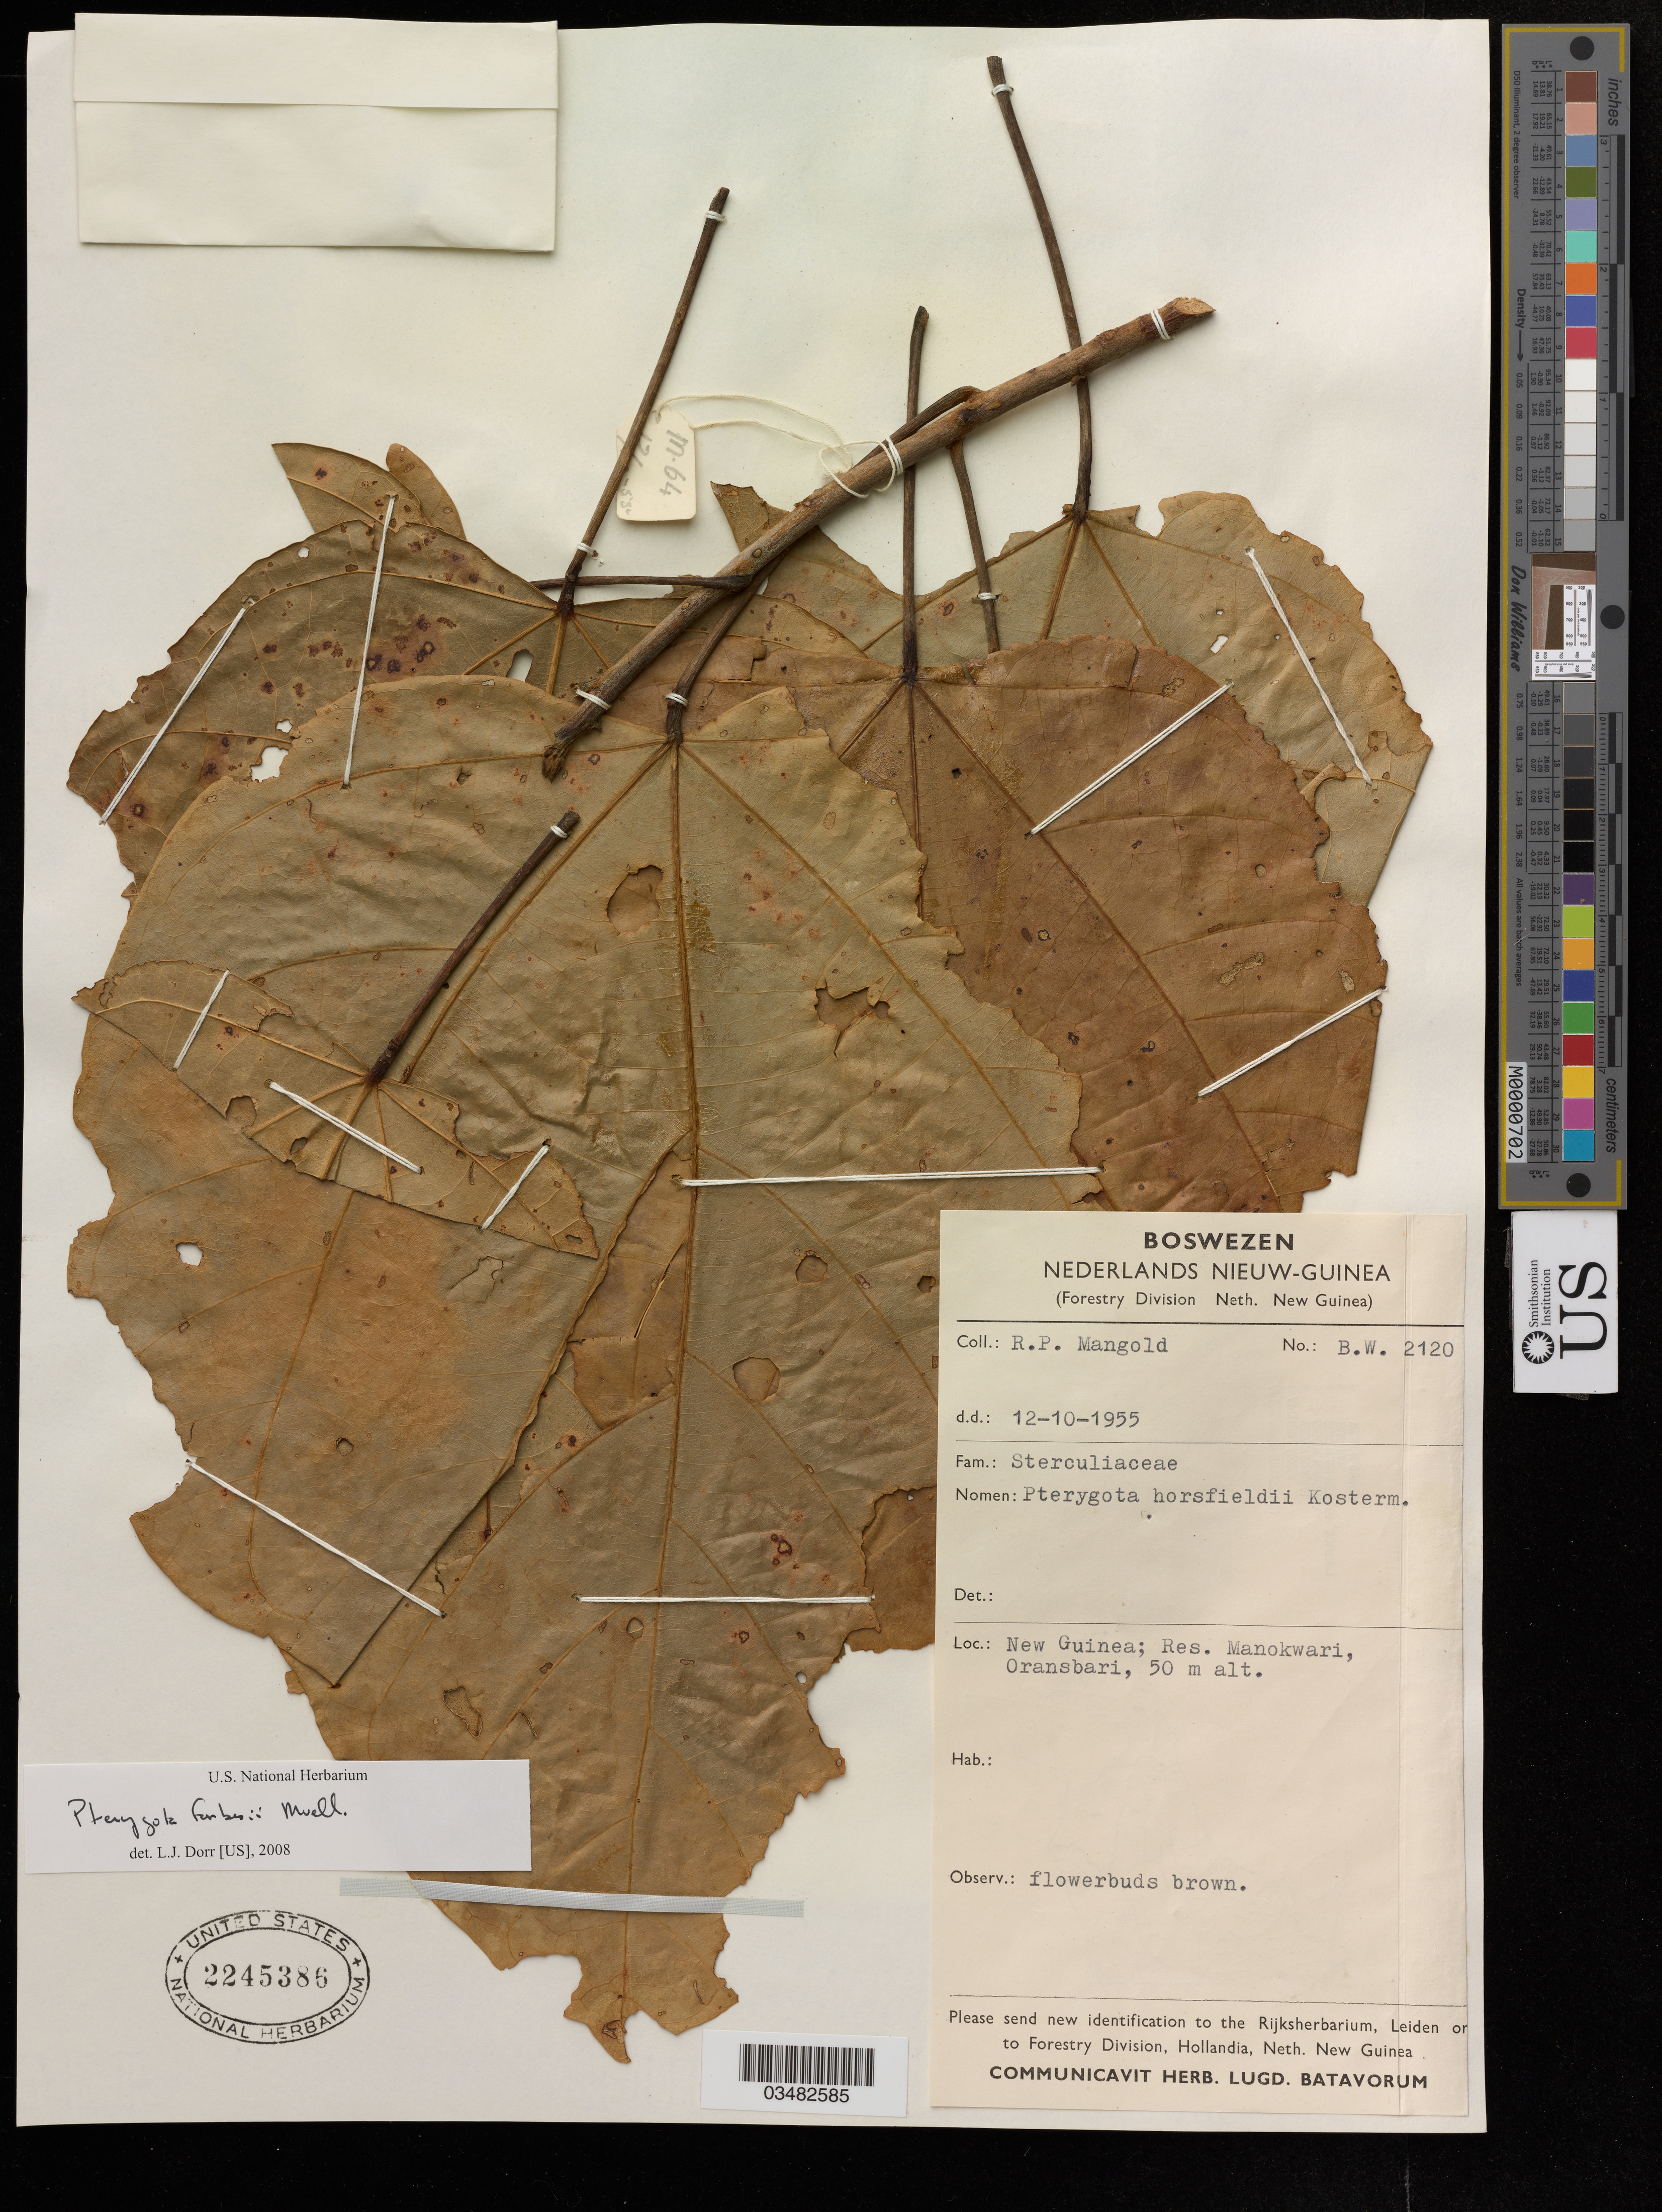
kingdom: Plantae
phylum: Tracheophyta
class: Magnoliopsida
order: Malvales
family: Malvaceae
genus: Pterygota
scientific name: Pterygota forbesii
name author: F. Muell.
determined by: Dorr, Laurence J., Curator (BOT), Smithsonian Institution - National Museum of Natural History (UNITED STATES)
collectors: R. P. Mangold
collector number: B.W. 2120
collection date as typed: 12-10-1955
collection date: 1955-10-12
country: Indonesia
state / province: New Guinea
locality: Res. Mankwari, Oransbari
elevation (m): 50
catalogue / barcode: US 2245386